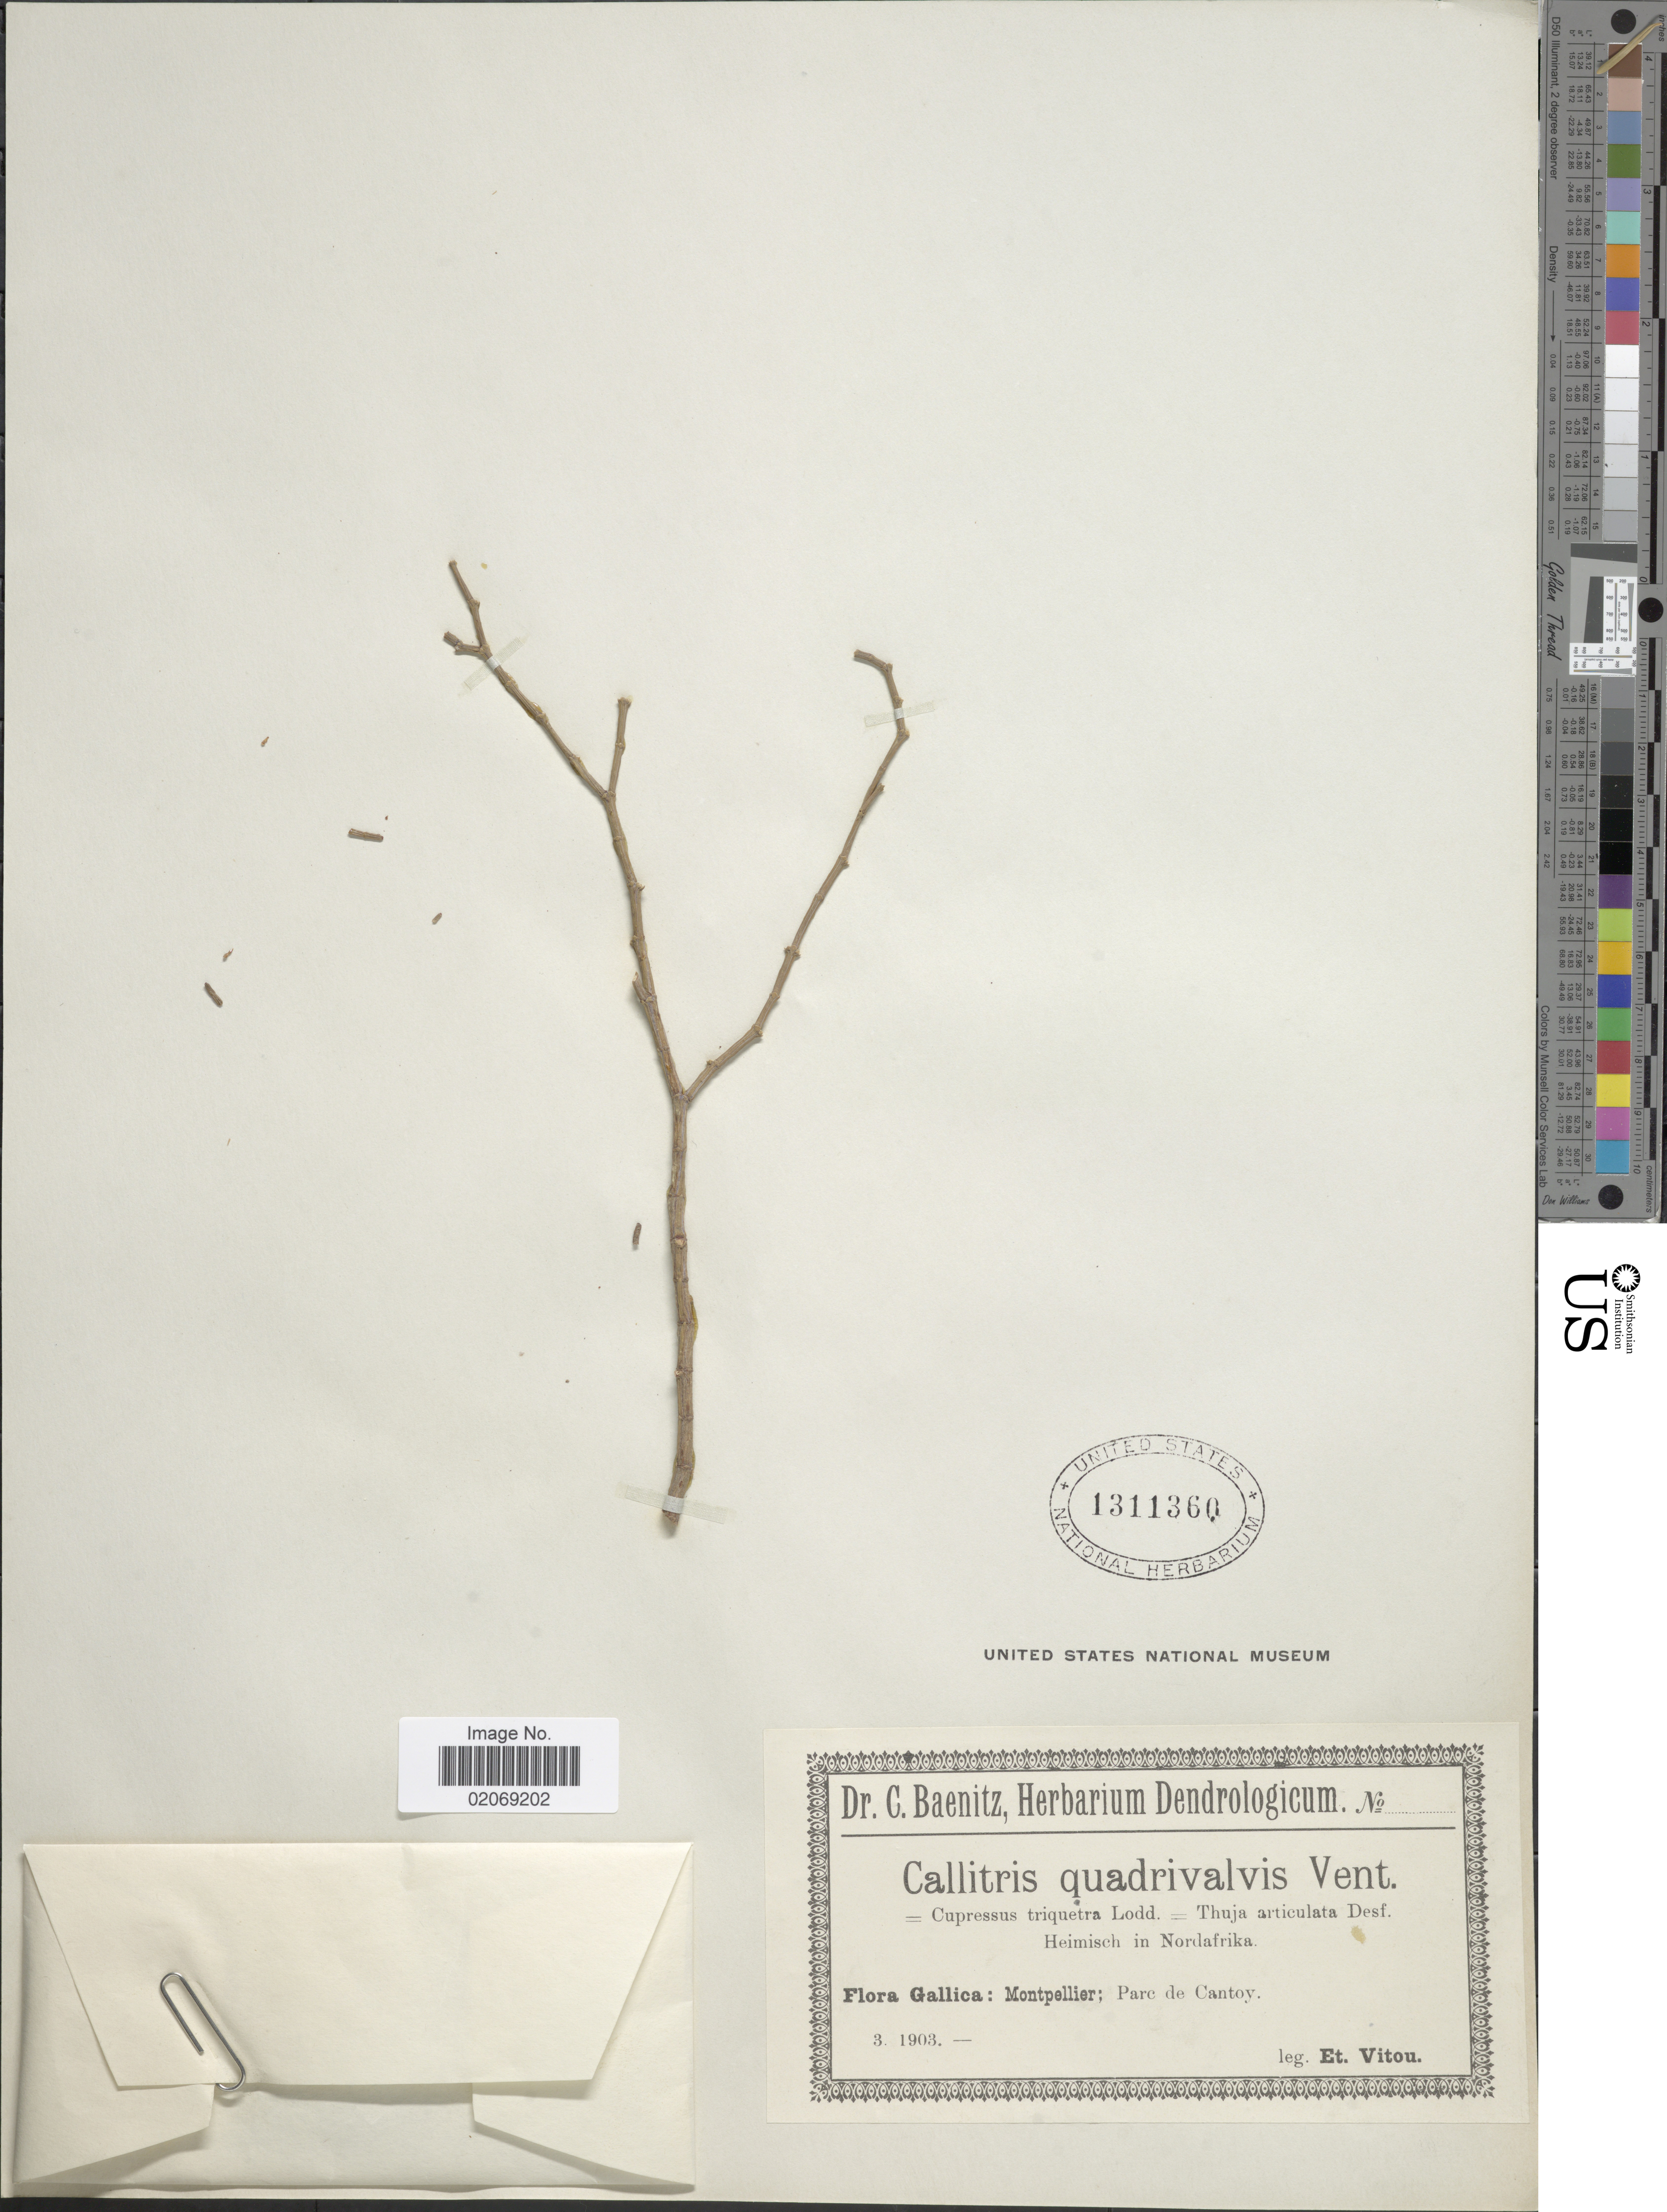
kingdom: Plantae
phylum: Tracheophyta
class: Pinopsida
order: Pinales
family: Cupressaceae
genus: Tetraclinis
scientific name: Tetraclinis articulata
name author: (Vahl) Mast.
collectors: E. Vitou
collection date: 1903-03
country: France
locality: Gallica: Montpellier; Parc de Cantoy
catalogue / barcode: US 1311360